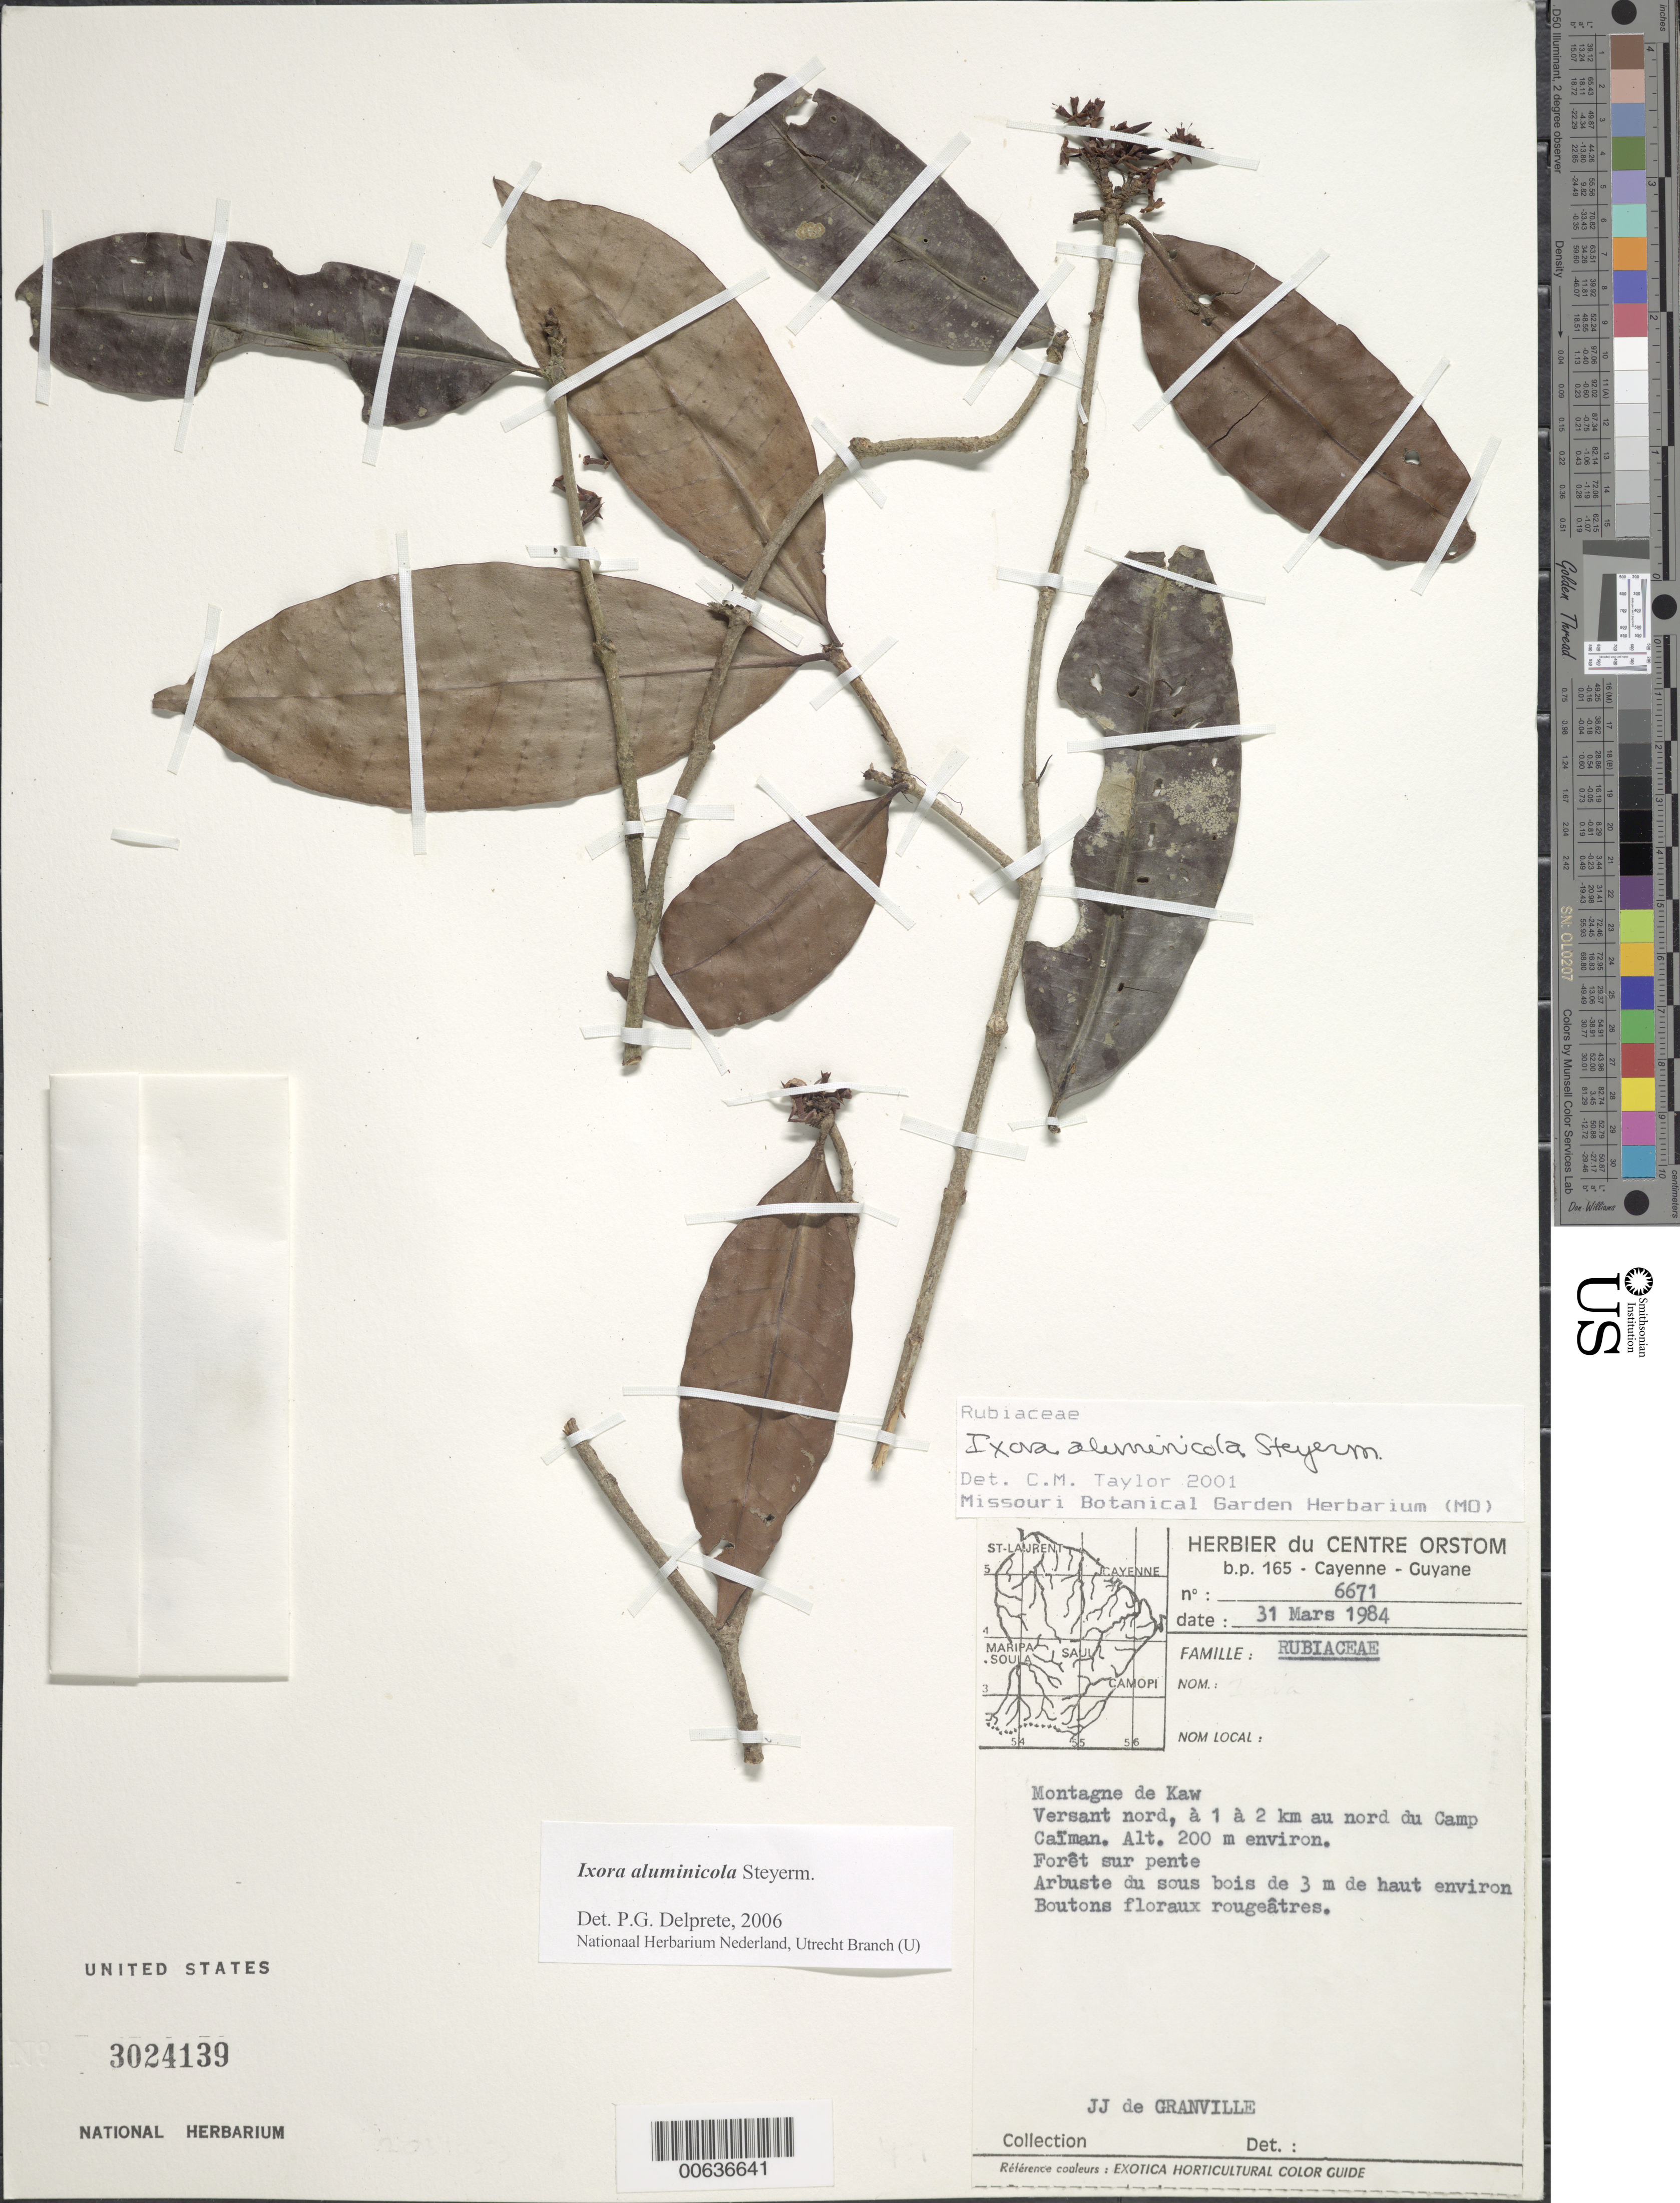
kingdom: Plantae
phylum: Tracheophyta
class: Magnoliopsida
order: Gentianales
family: Rubiaceae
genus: Ixora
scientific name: Ixora aluminicola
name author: Steyerm.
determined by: Delprete, P. G., Herb. de Guyane Cay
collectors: J.-J. de Granville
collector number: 6671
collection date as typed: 31-Mar-84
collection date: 1984-03-31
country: French Guiana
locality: Montagne de Kaw, 1-2 km N of camp Caïman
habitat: Forêt sur pente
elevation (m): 200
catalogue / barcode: US 3024139